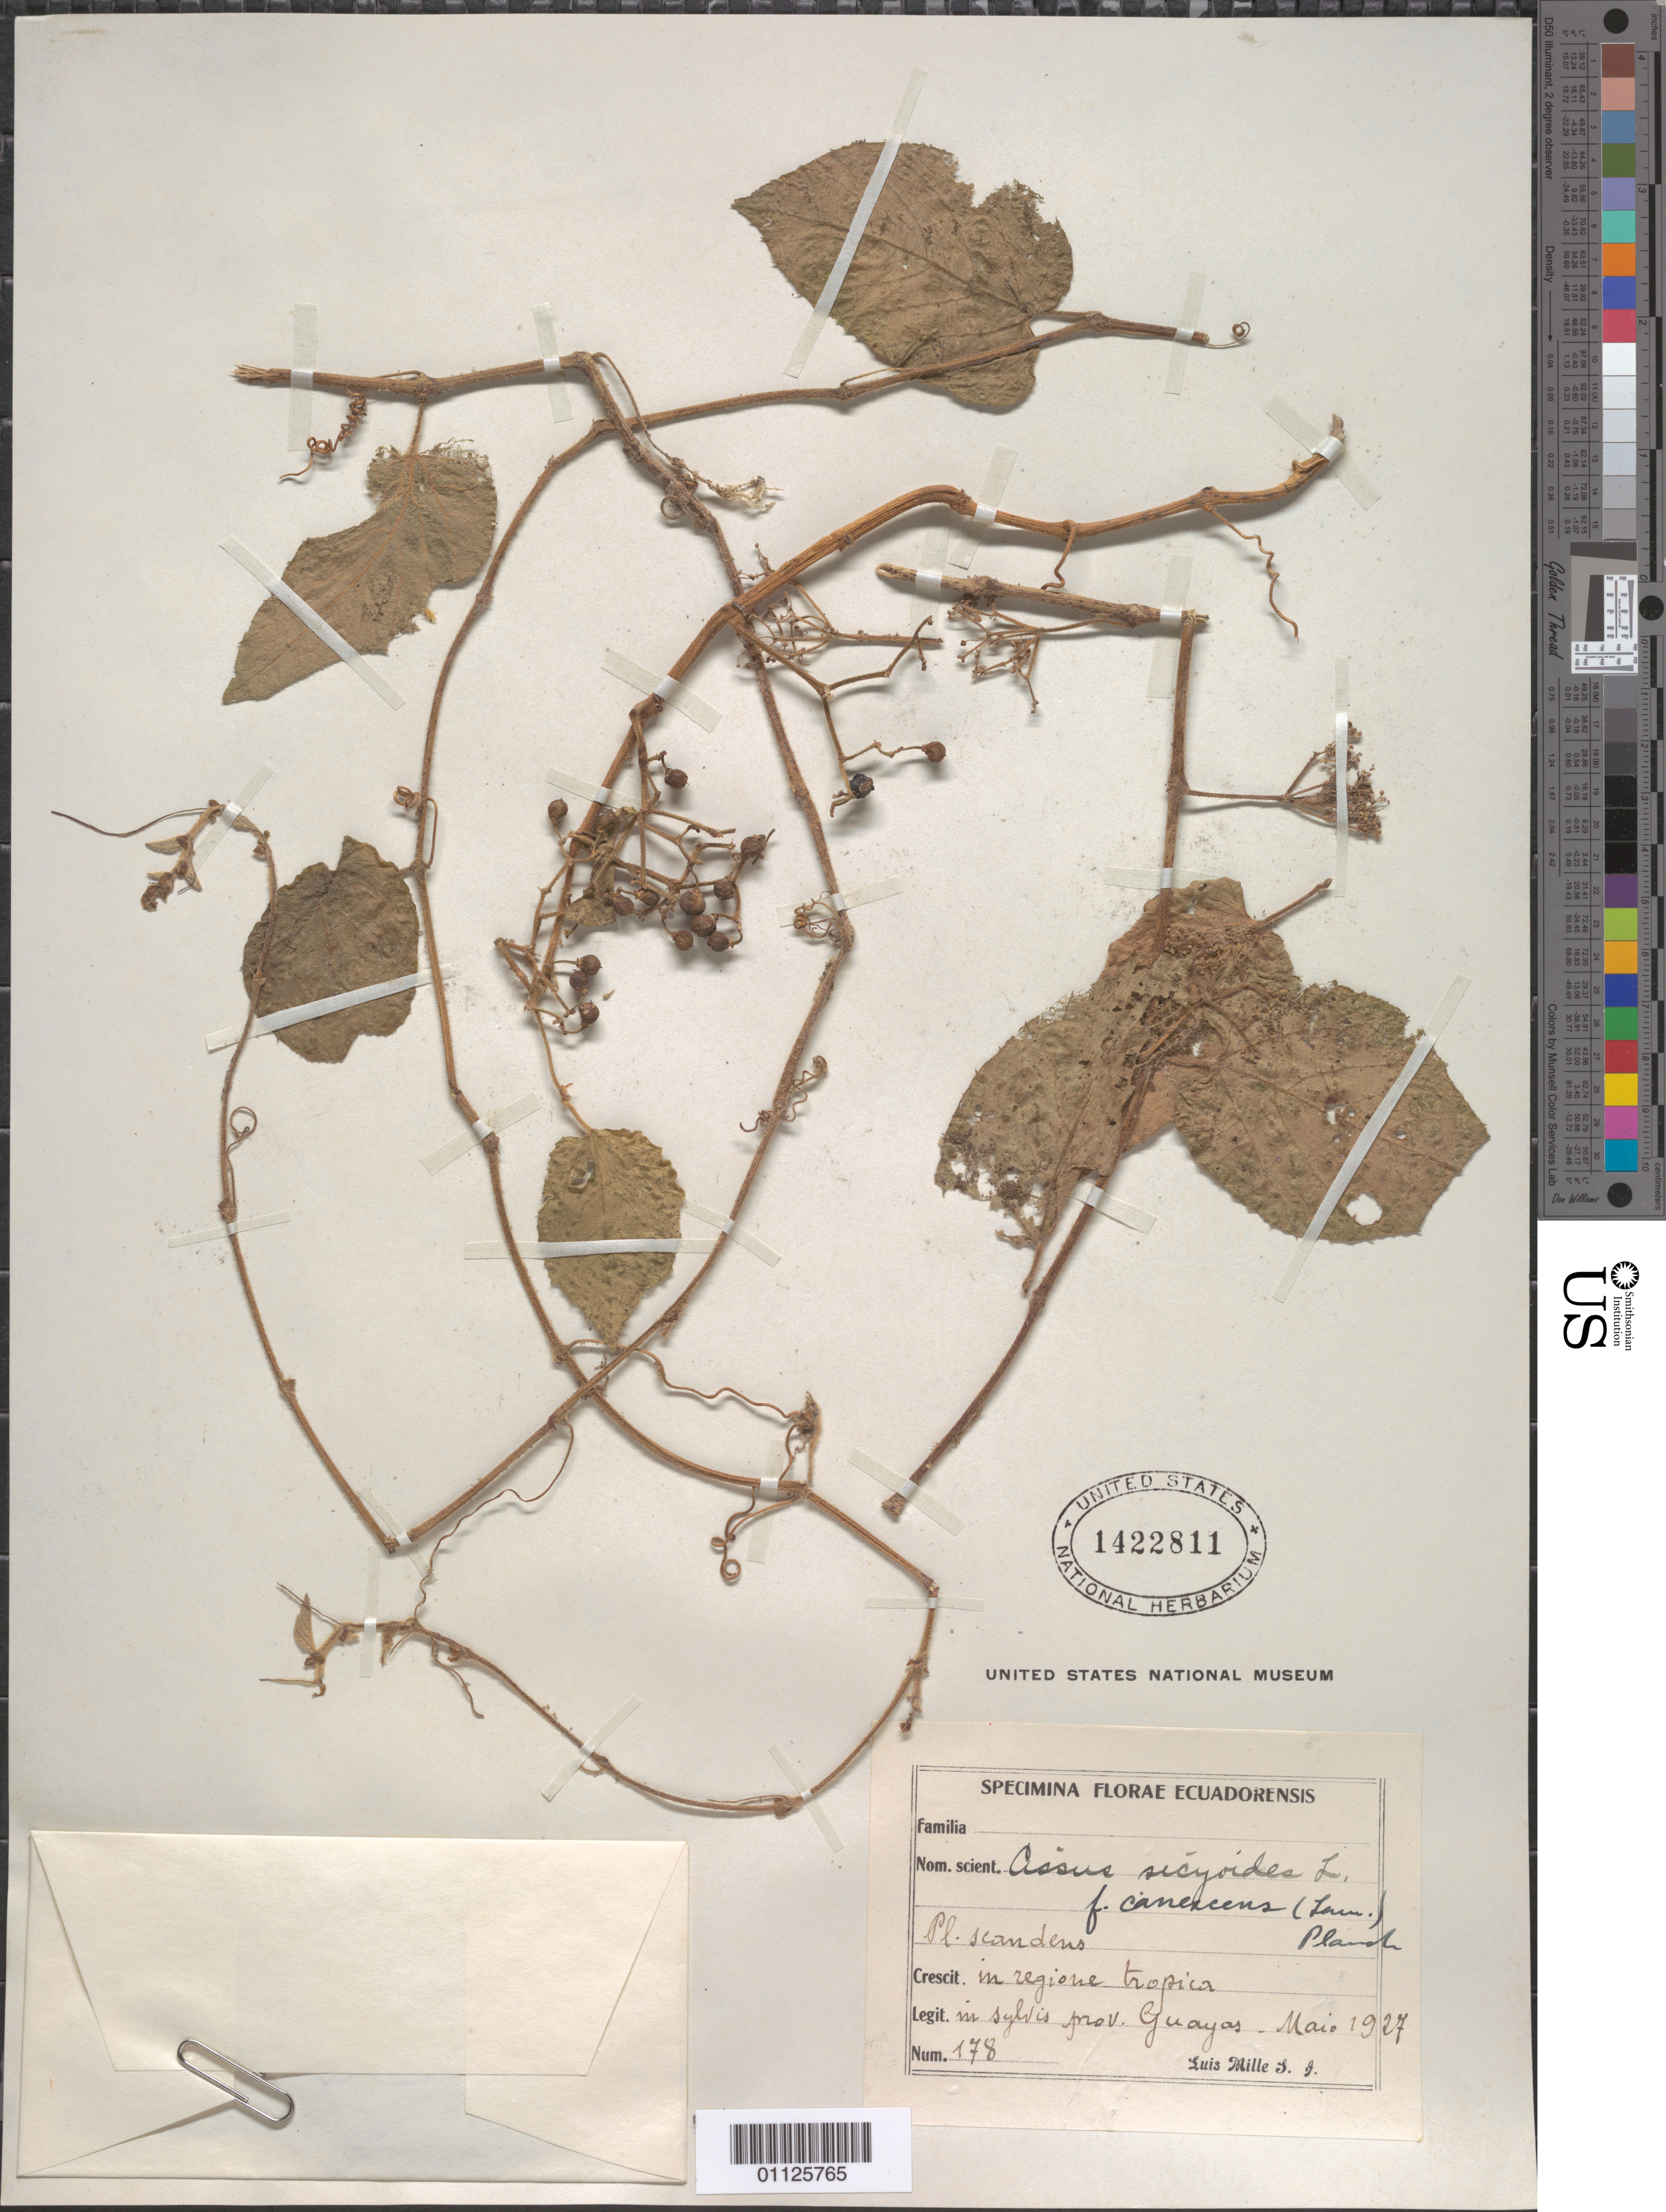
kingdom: Plantae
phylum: Tracheophyta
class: Magnoliopsida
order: Vitales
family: Vitaceae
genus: Cissus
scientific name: Cissus verticillata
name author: (L.) Nicolson & C.E. Jarvis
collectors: L. Mille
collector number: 178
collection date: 1927-05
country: Ecuador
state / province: Guayas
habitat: In regione tropica.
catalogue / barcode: US 1422811